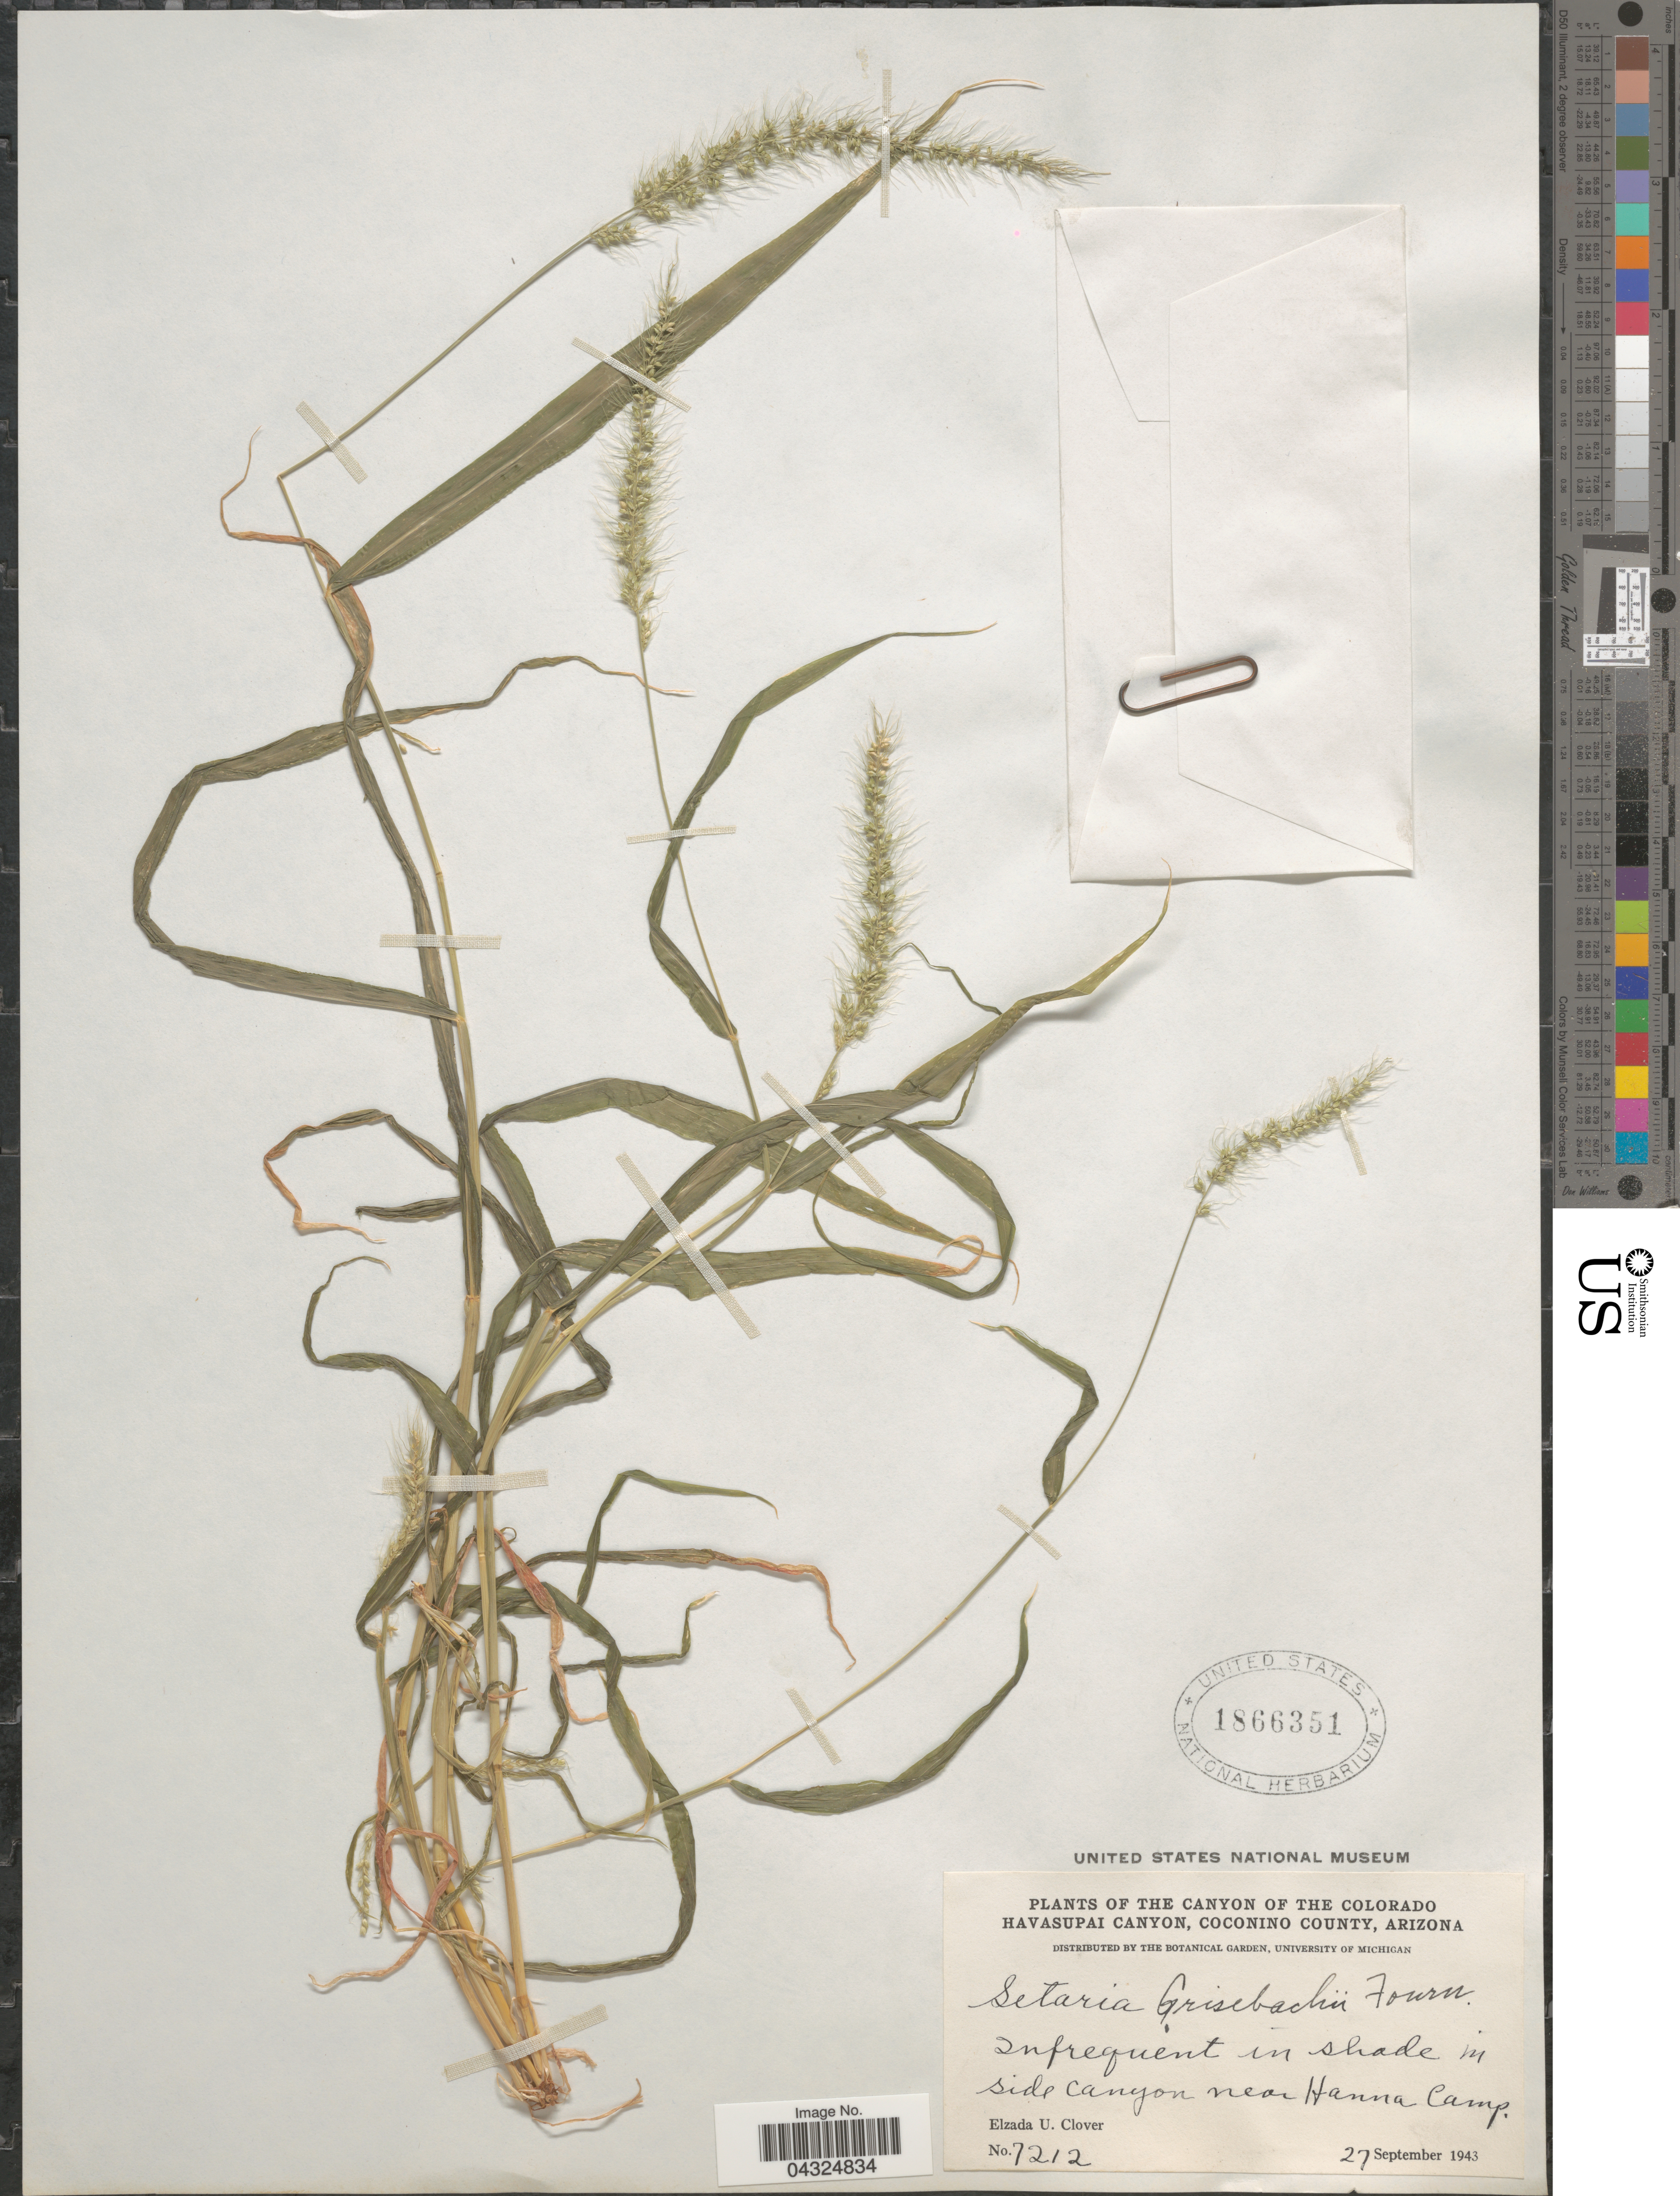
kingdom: Plantae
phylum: Tracheophyta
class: Liliopsida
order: Poales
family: Poaceae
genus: Setaria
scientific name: Setaria grisebachii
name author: E. Fourn.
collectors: E. U. Clover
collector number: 7212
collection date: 1943-09-27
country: United States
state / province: Colorado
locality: The Canyon of the Colorado. Infrequent in shade in side canyon near Hanna Camp.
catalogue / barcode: US 1866351